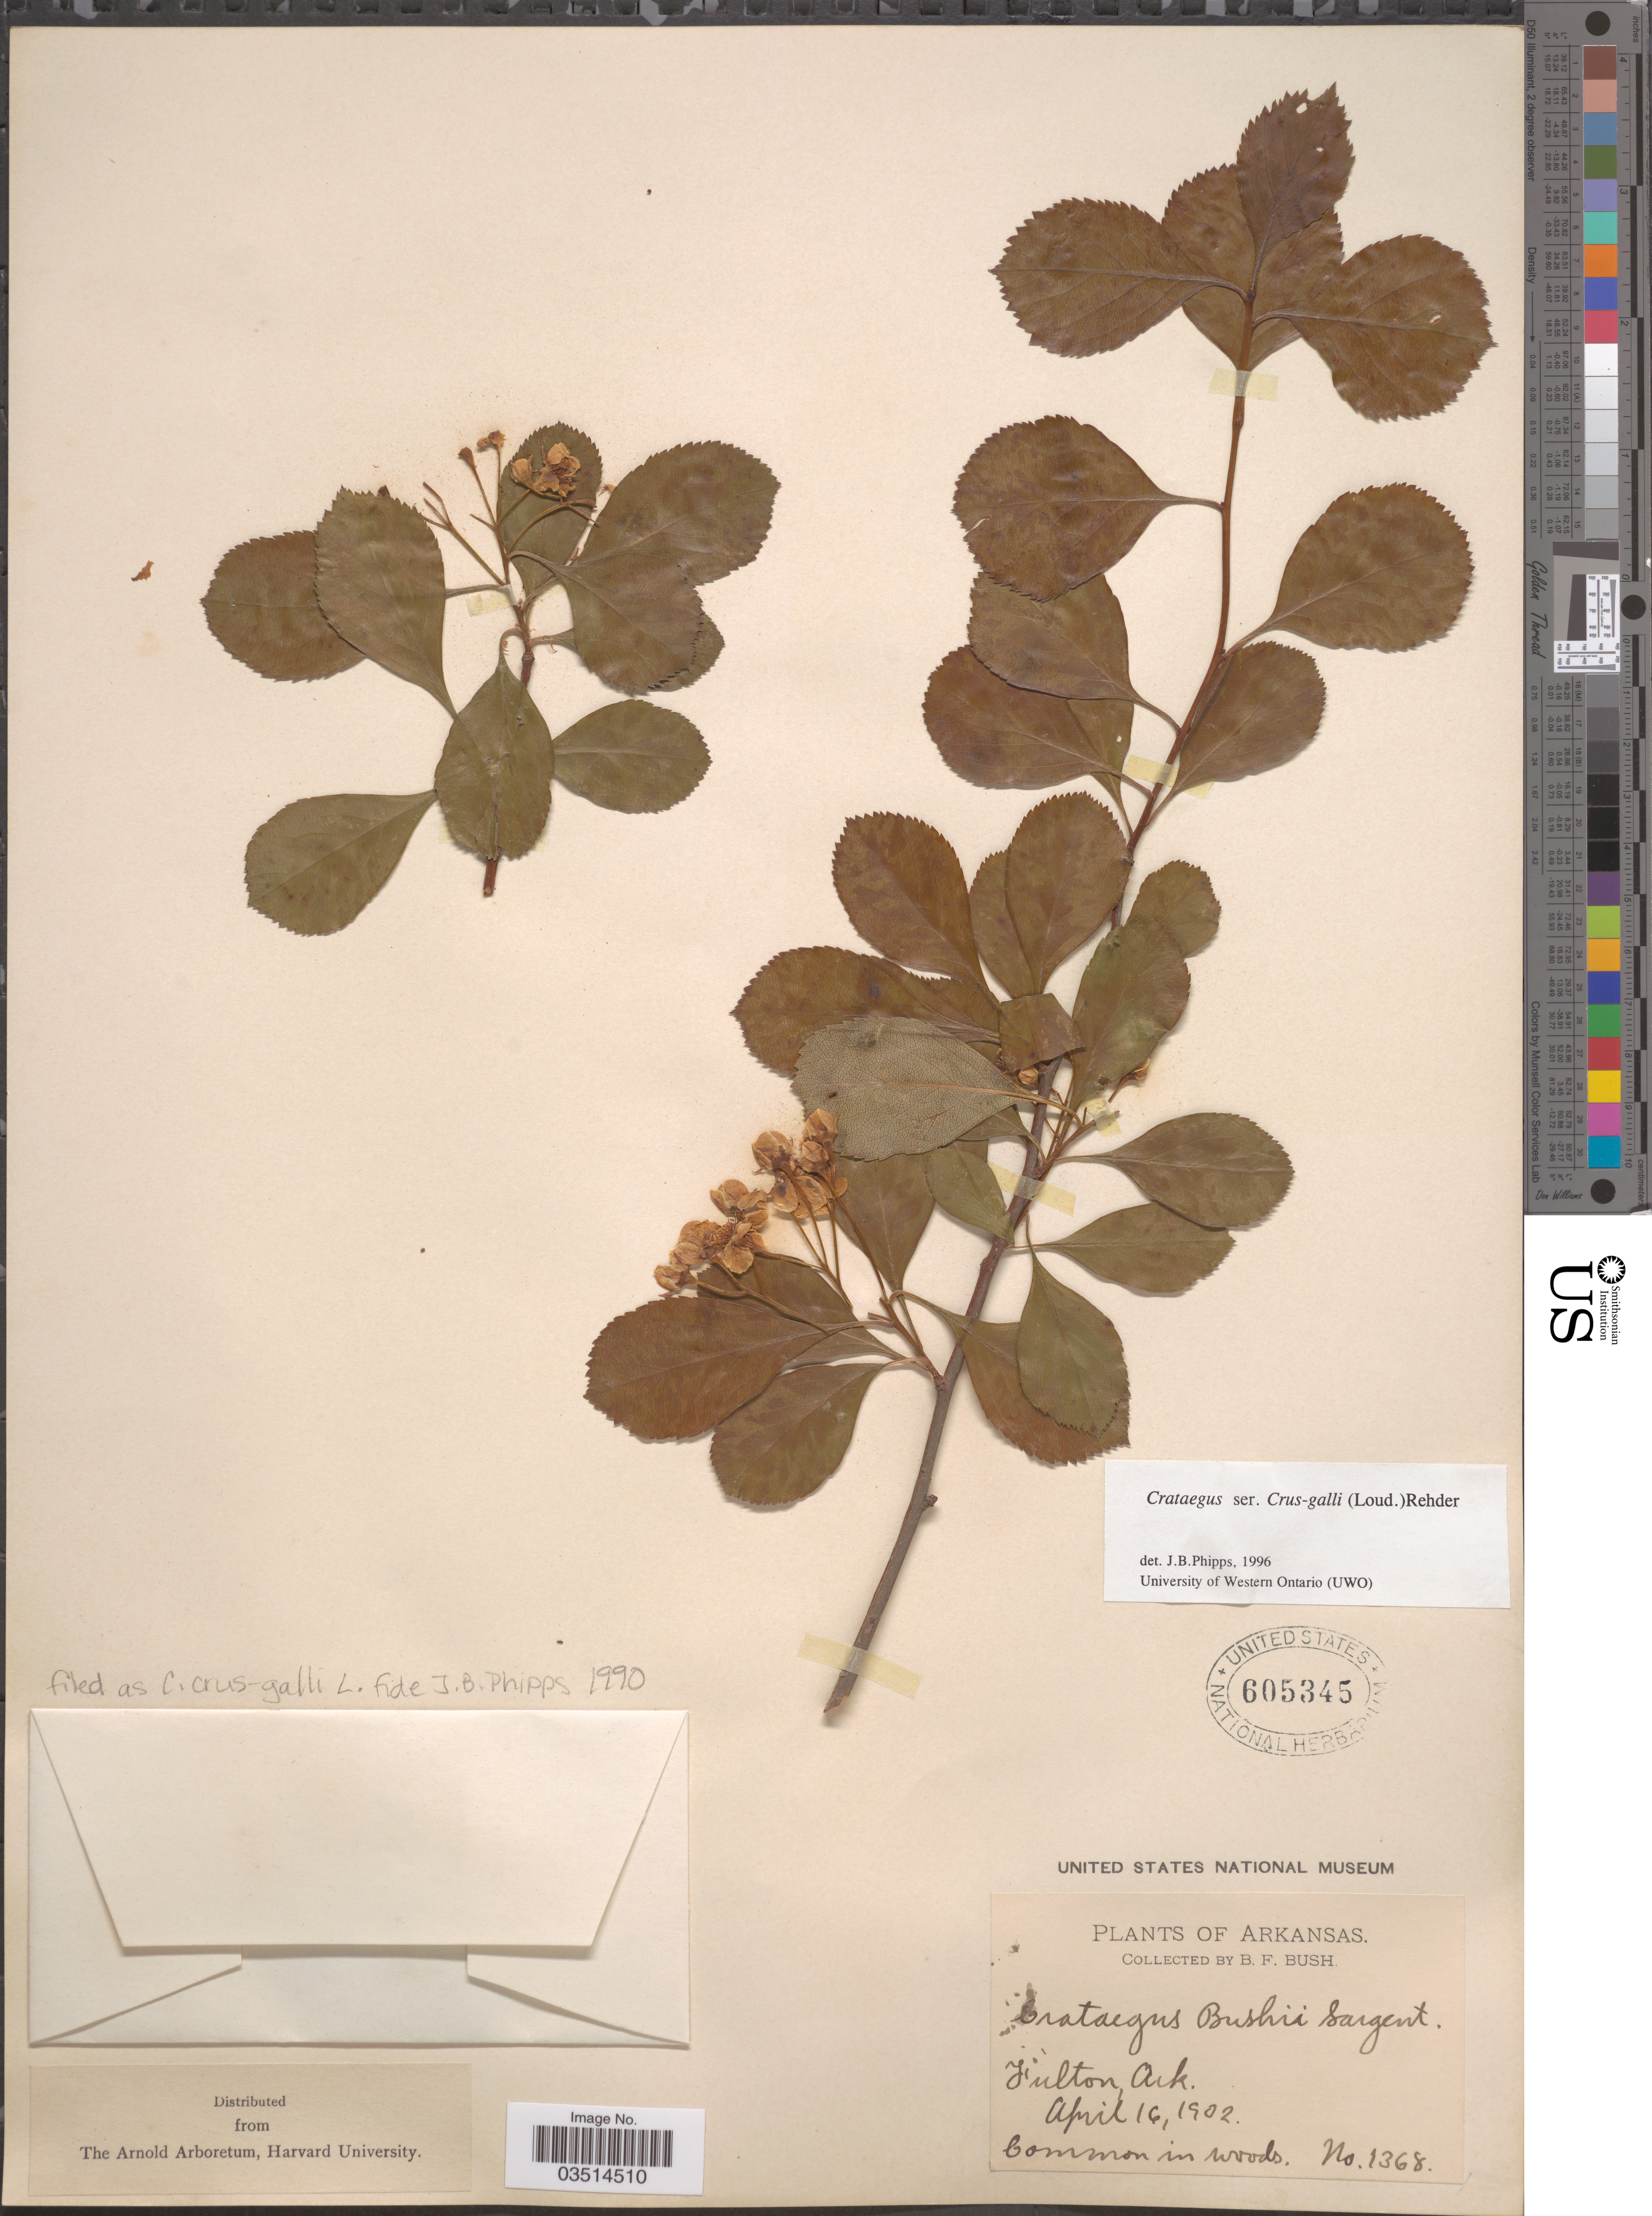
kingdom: Plantae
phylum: Tracheophyta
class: Magnoliopsida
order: Rosales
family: Rosaceae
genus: Crataegus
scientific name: Crataegus crus-galli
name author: L.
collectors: B. F. Bush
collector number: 1368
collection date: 1902-04-16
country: United States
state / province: Arkansas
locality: Fulton.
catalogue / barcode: US 605345